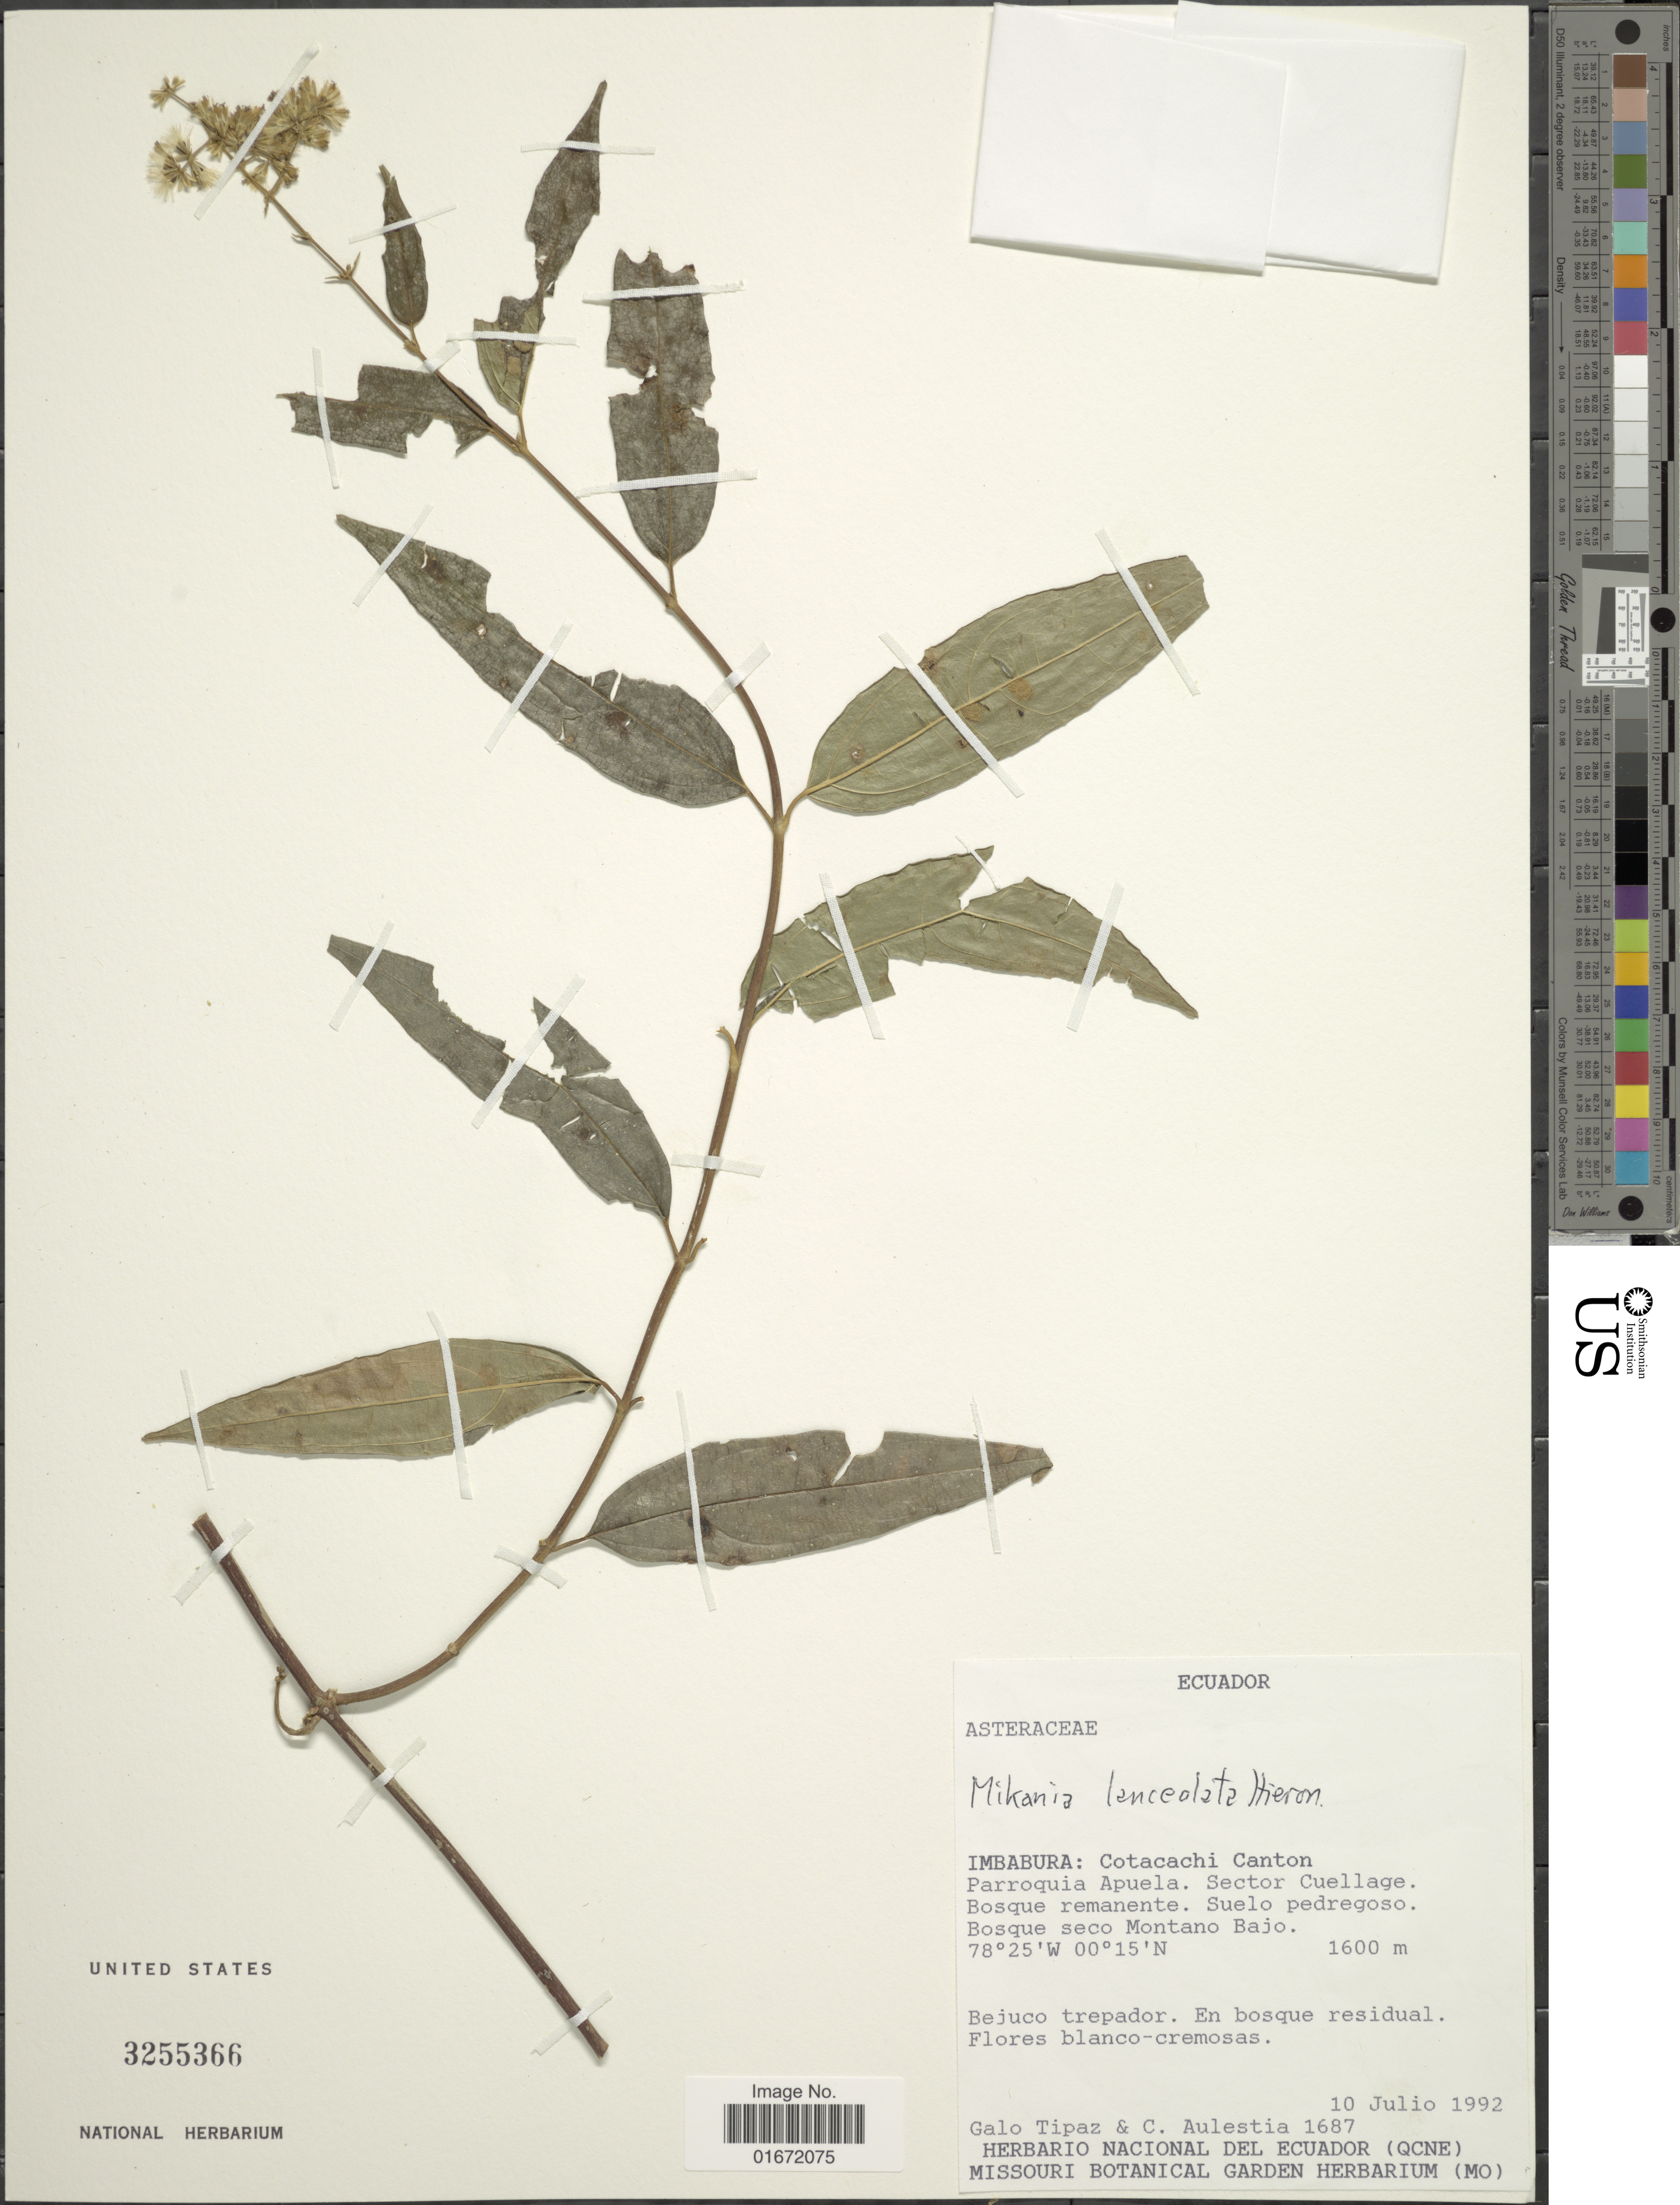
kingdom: Plantae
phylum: Tracheophyta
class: Magnoliopsida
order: Asterales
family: Asteraceae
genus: Mikania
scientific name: Mikania sylvatica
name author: Klatt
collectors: G. Tipaz & C. Aulestia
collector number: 1687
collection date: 1992-07-10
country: Ecuador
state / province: Imbabura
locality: Imbabura: Cotacachi Canton. Parroquia Apuela. Sector Cuellage. Bosque remanente. Suelo pedregoso. Bosque seco Montano Bajo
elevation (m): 1600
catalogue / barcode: US 3255366